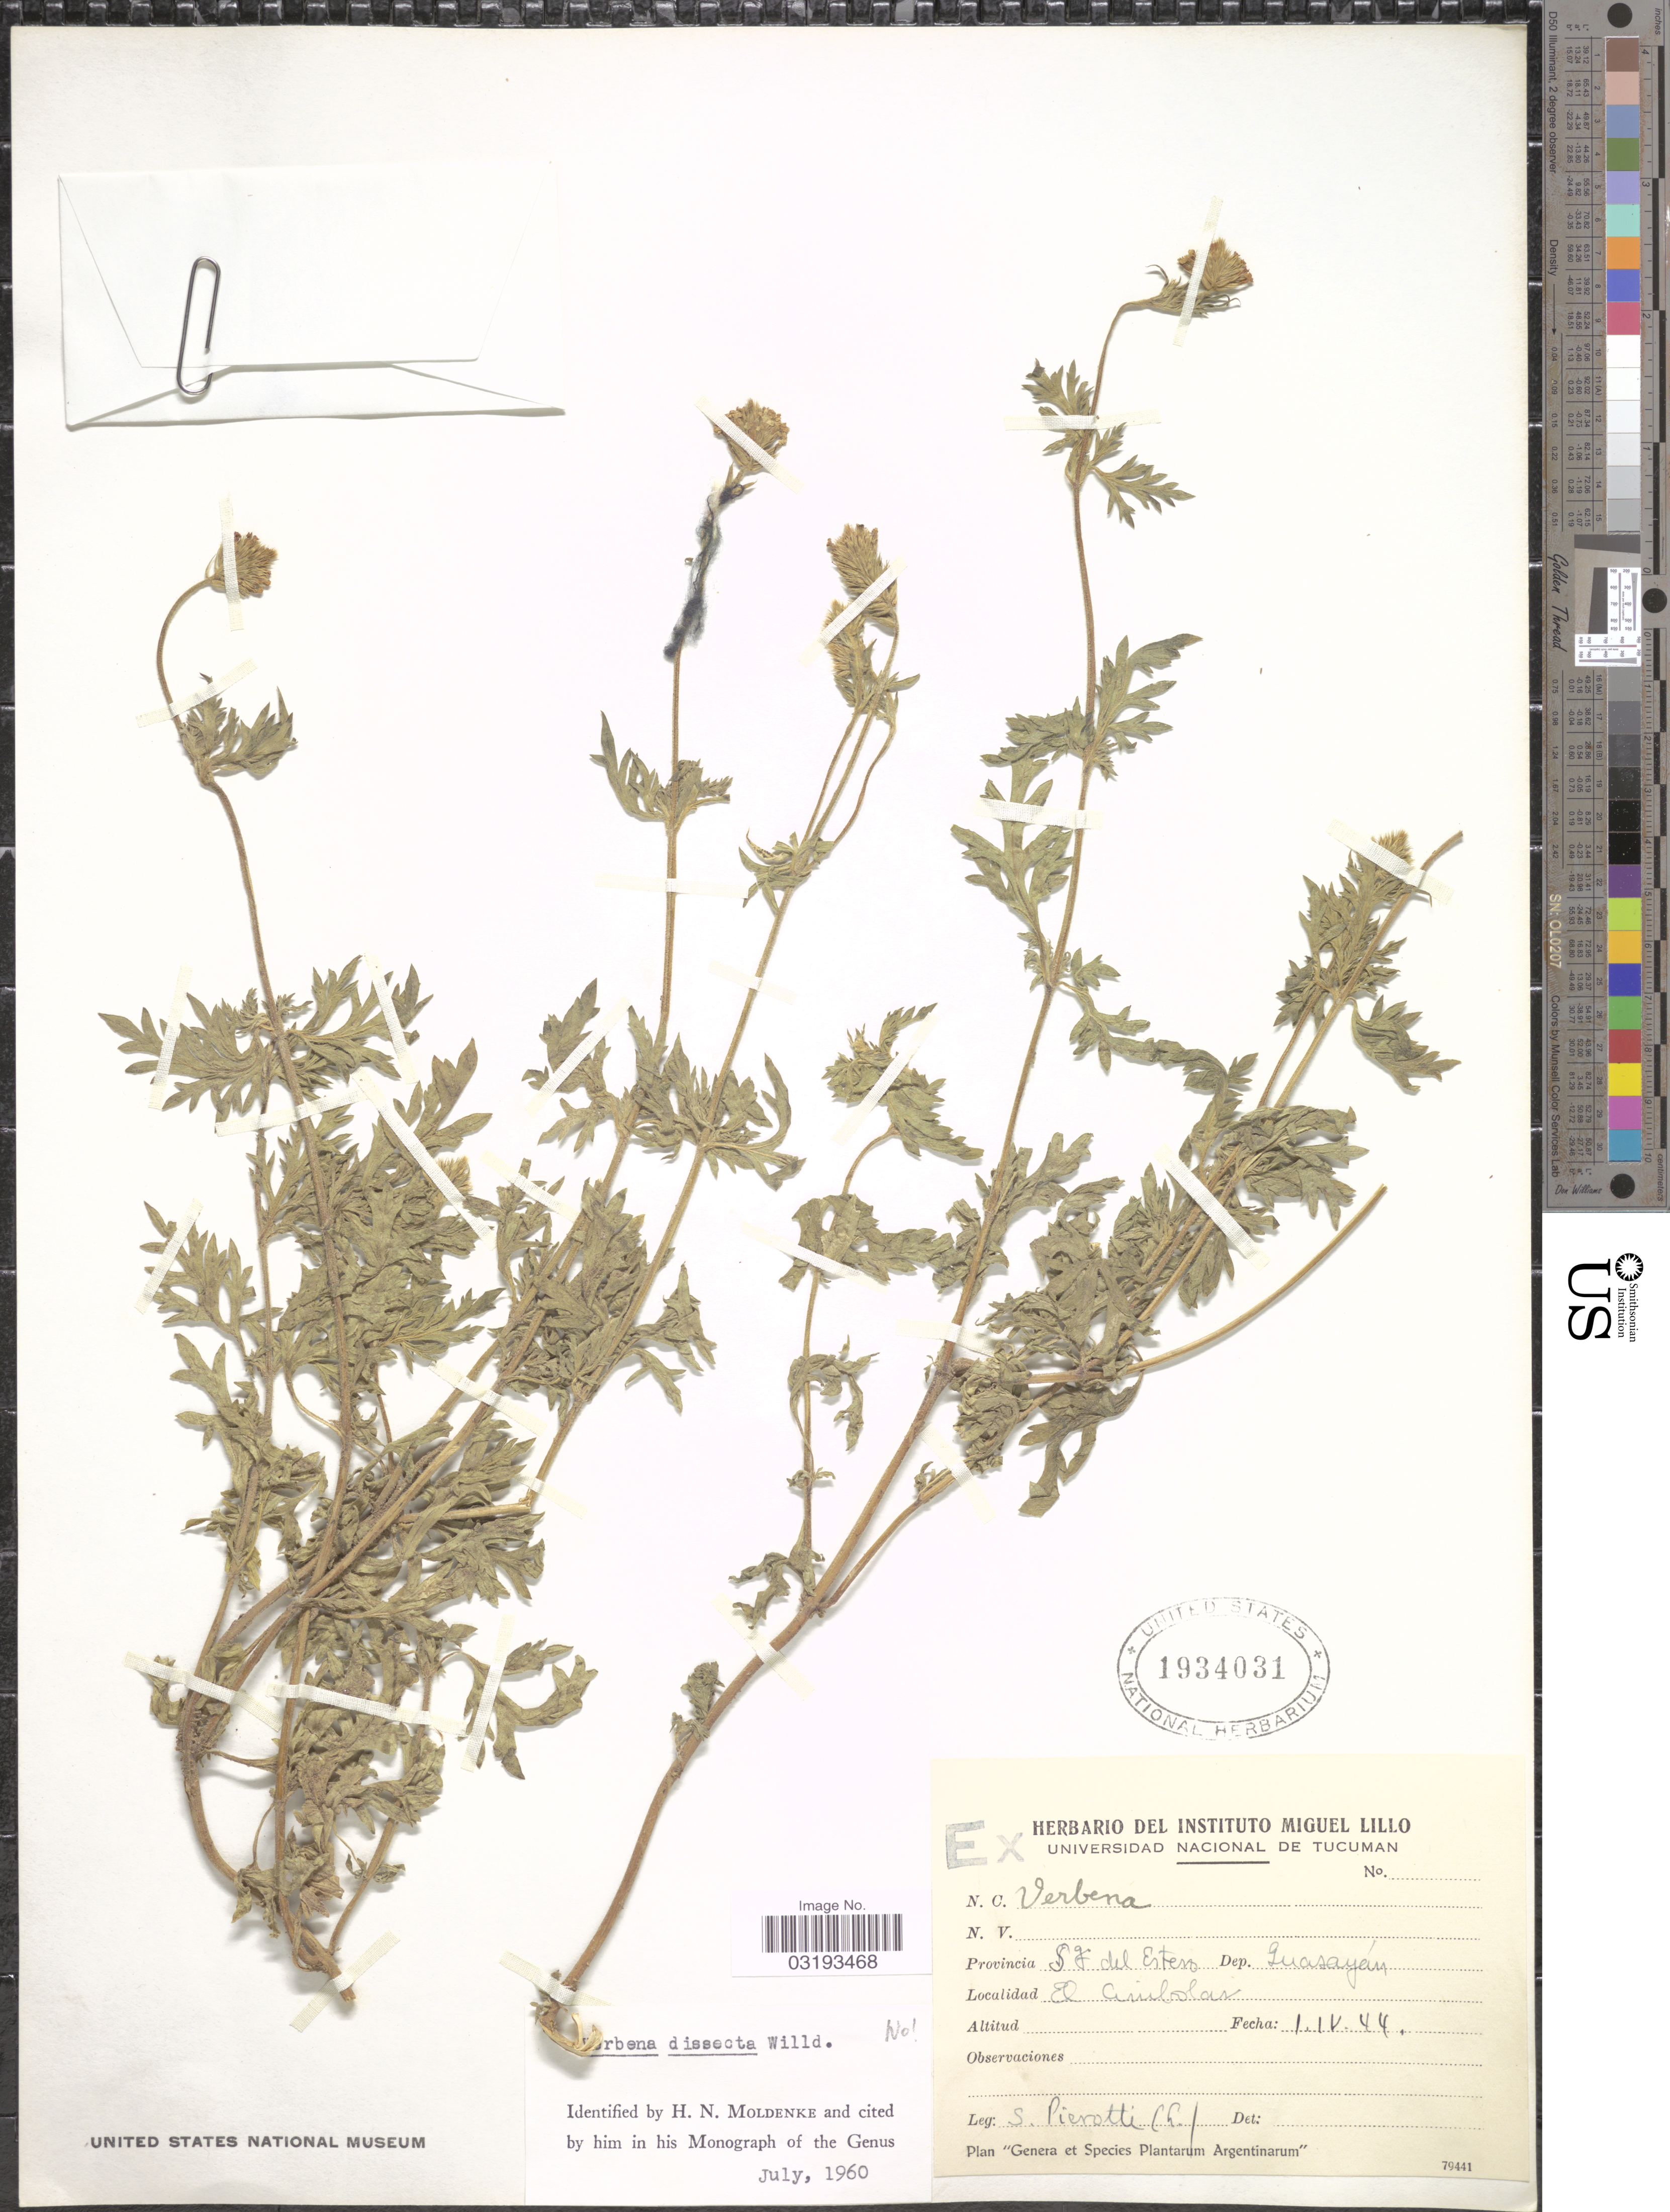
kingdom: Plantae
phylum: Tracheophyta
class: Magnoliopsida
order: Lamiales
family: Verbenaceae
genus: Verbena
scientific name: Verbena dissecta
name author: Willd. ex Spreng.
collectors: S. A. Pierotti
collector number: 79441?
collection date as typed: Transcribed d/m/y: 1/4/44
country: Argentina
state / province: Santiago del Estero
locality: Dep. Guasayán, El Cimbolar.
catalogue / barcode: US 1934031